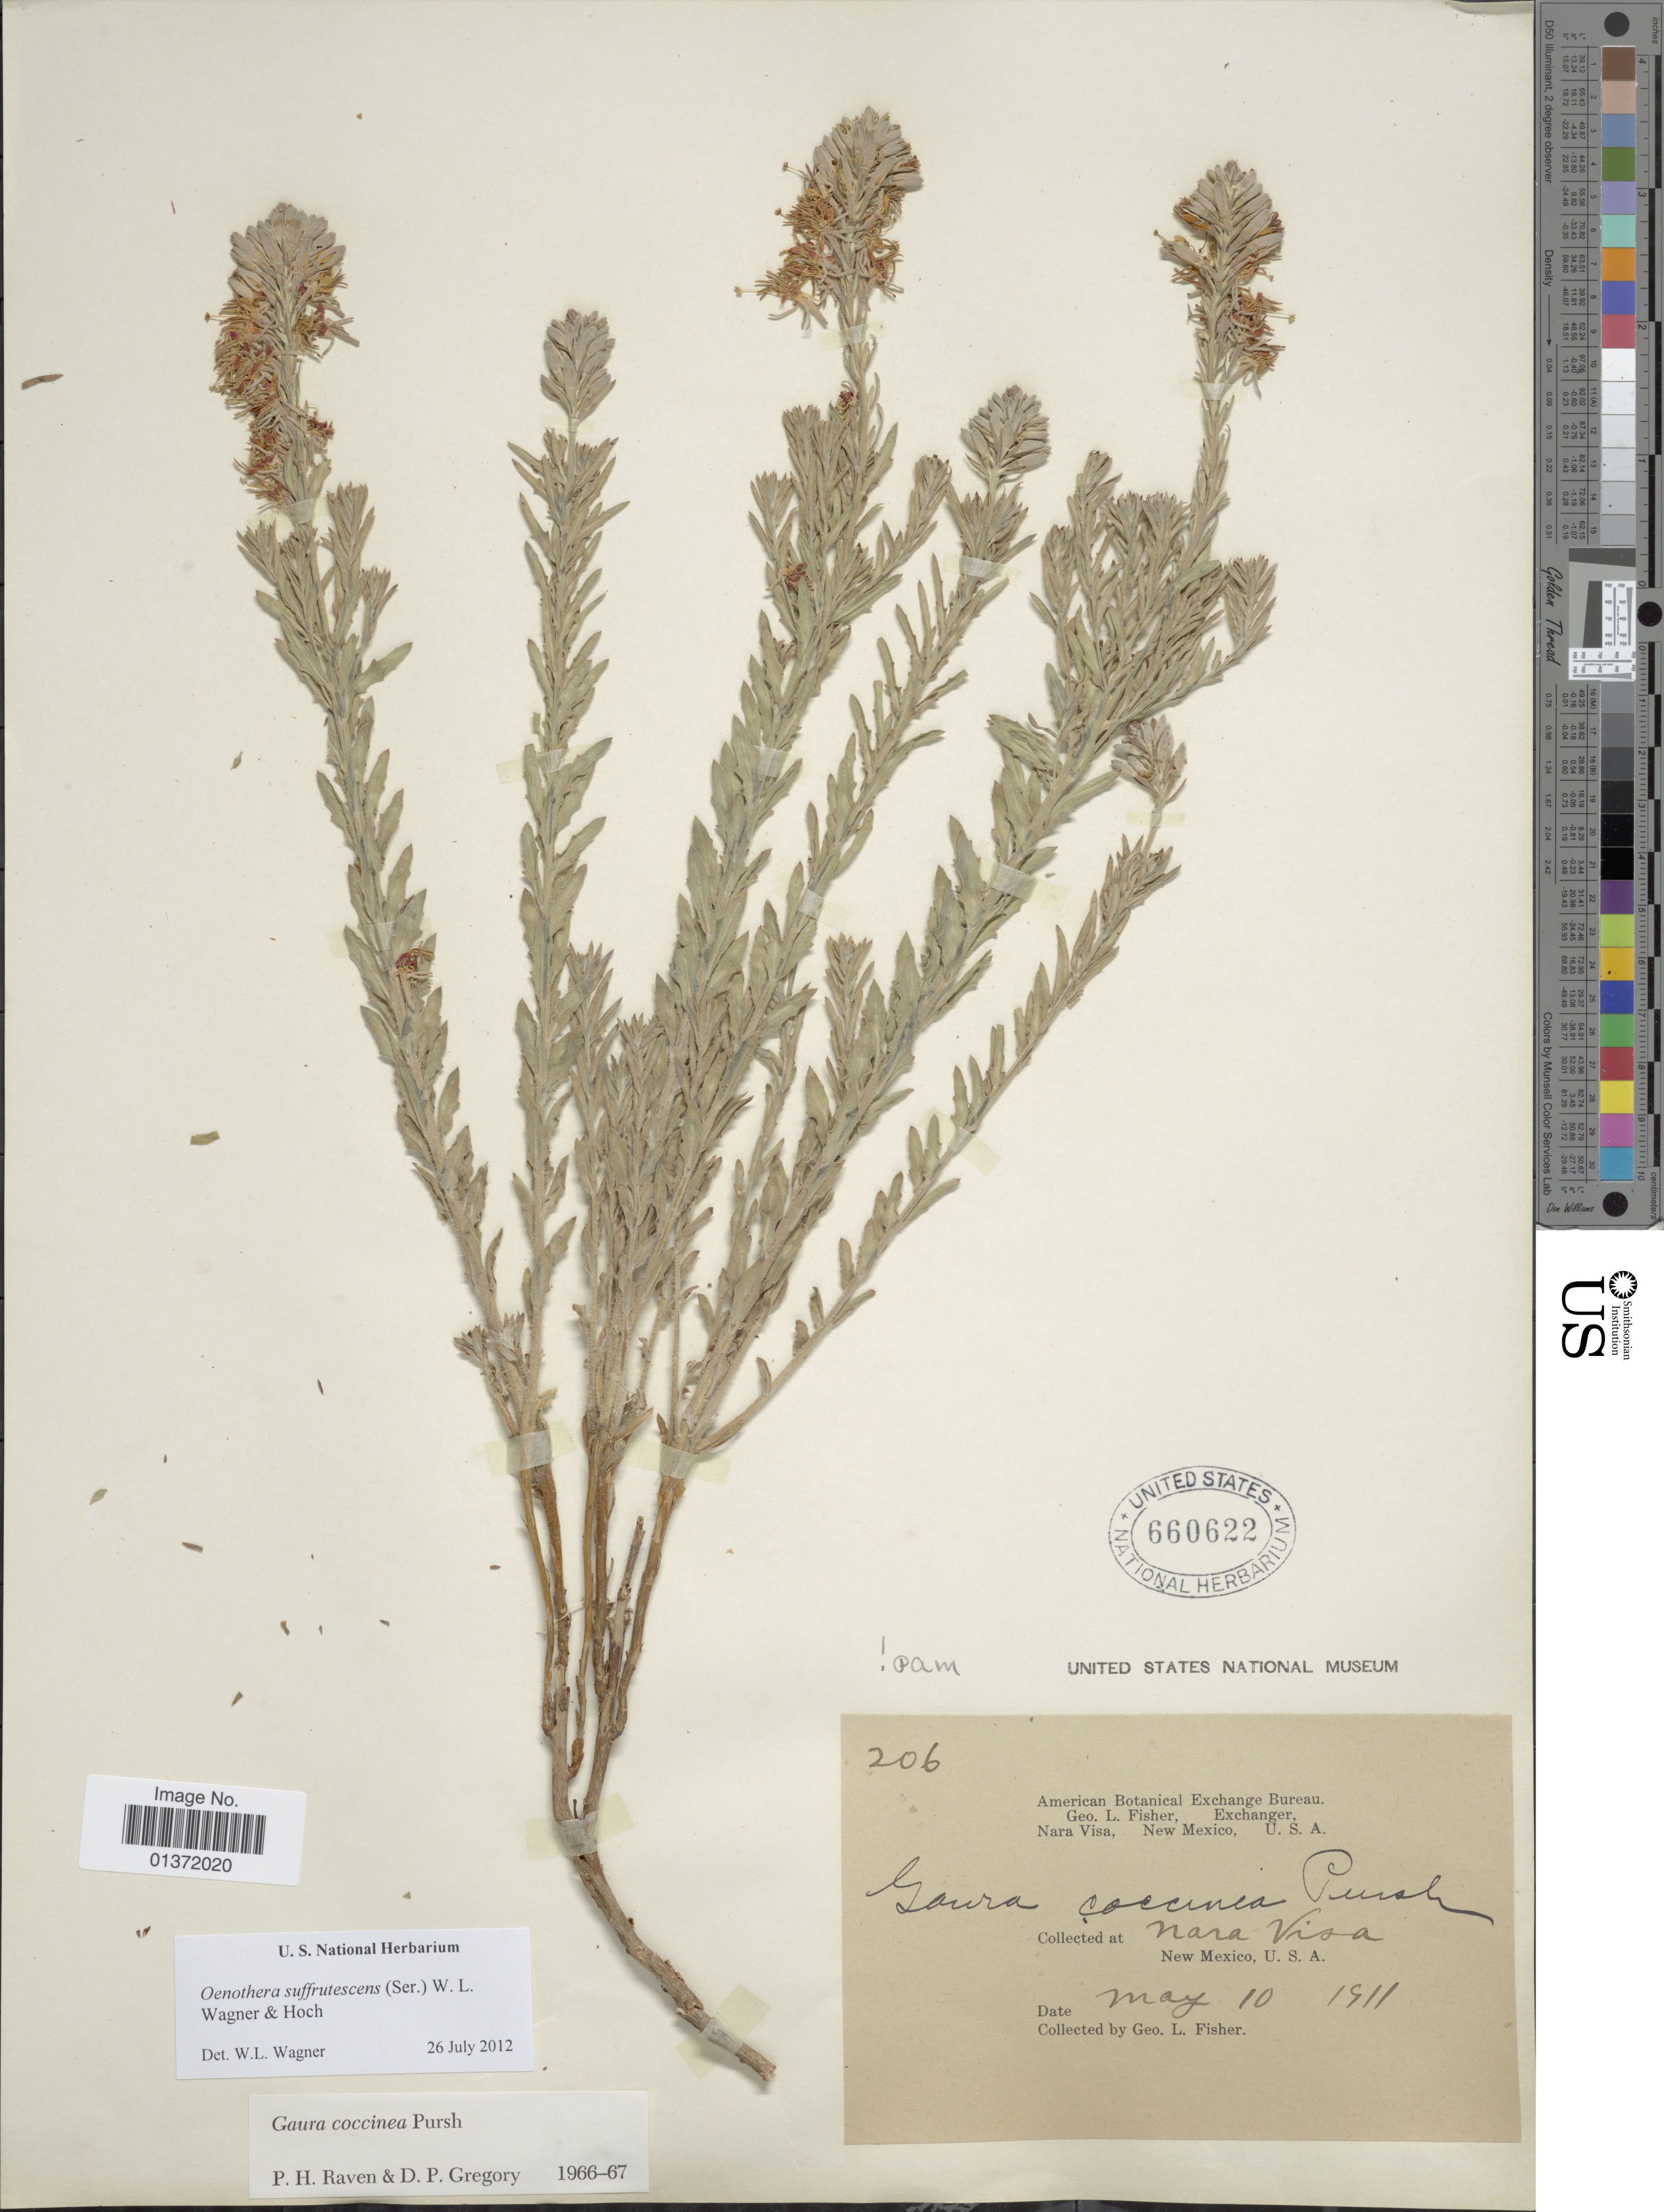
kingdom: Plantae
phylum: Tracheophyta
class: Magnoliopsida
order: Myrtales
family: Onagraceae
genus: Oenothera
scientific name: Oenothera suffrutescens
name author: (Ser.) W.L. Wagner & Hoch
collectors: G. L. Fisher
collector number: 206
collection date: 1911-05-10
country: United States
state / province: New Mexico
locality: Nara Visa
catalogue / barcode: US 660622